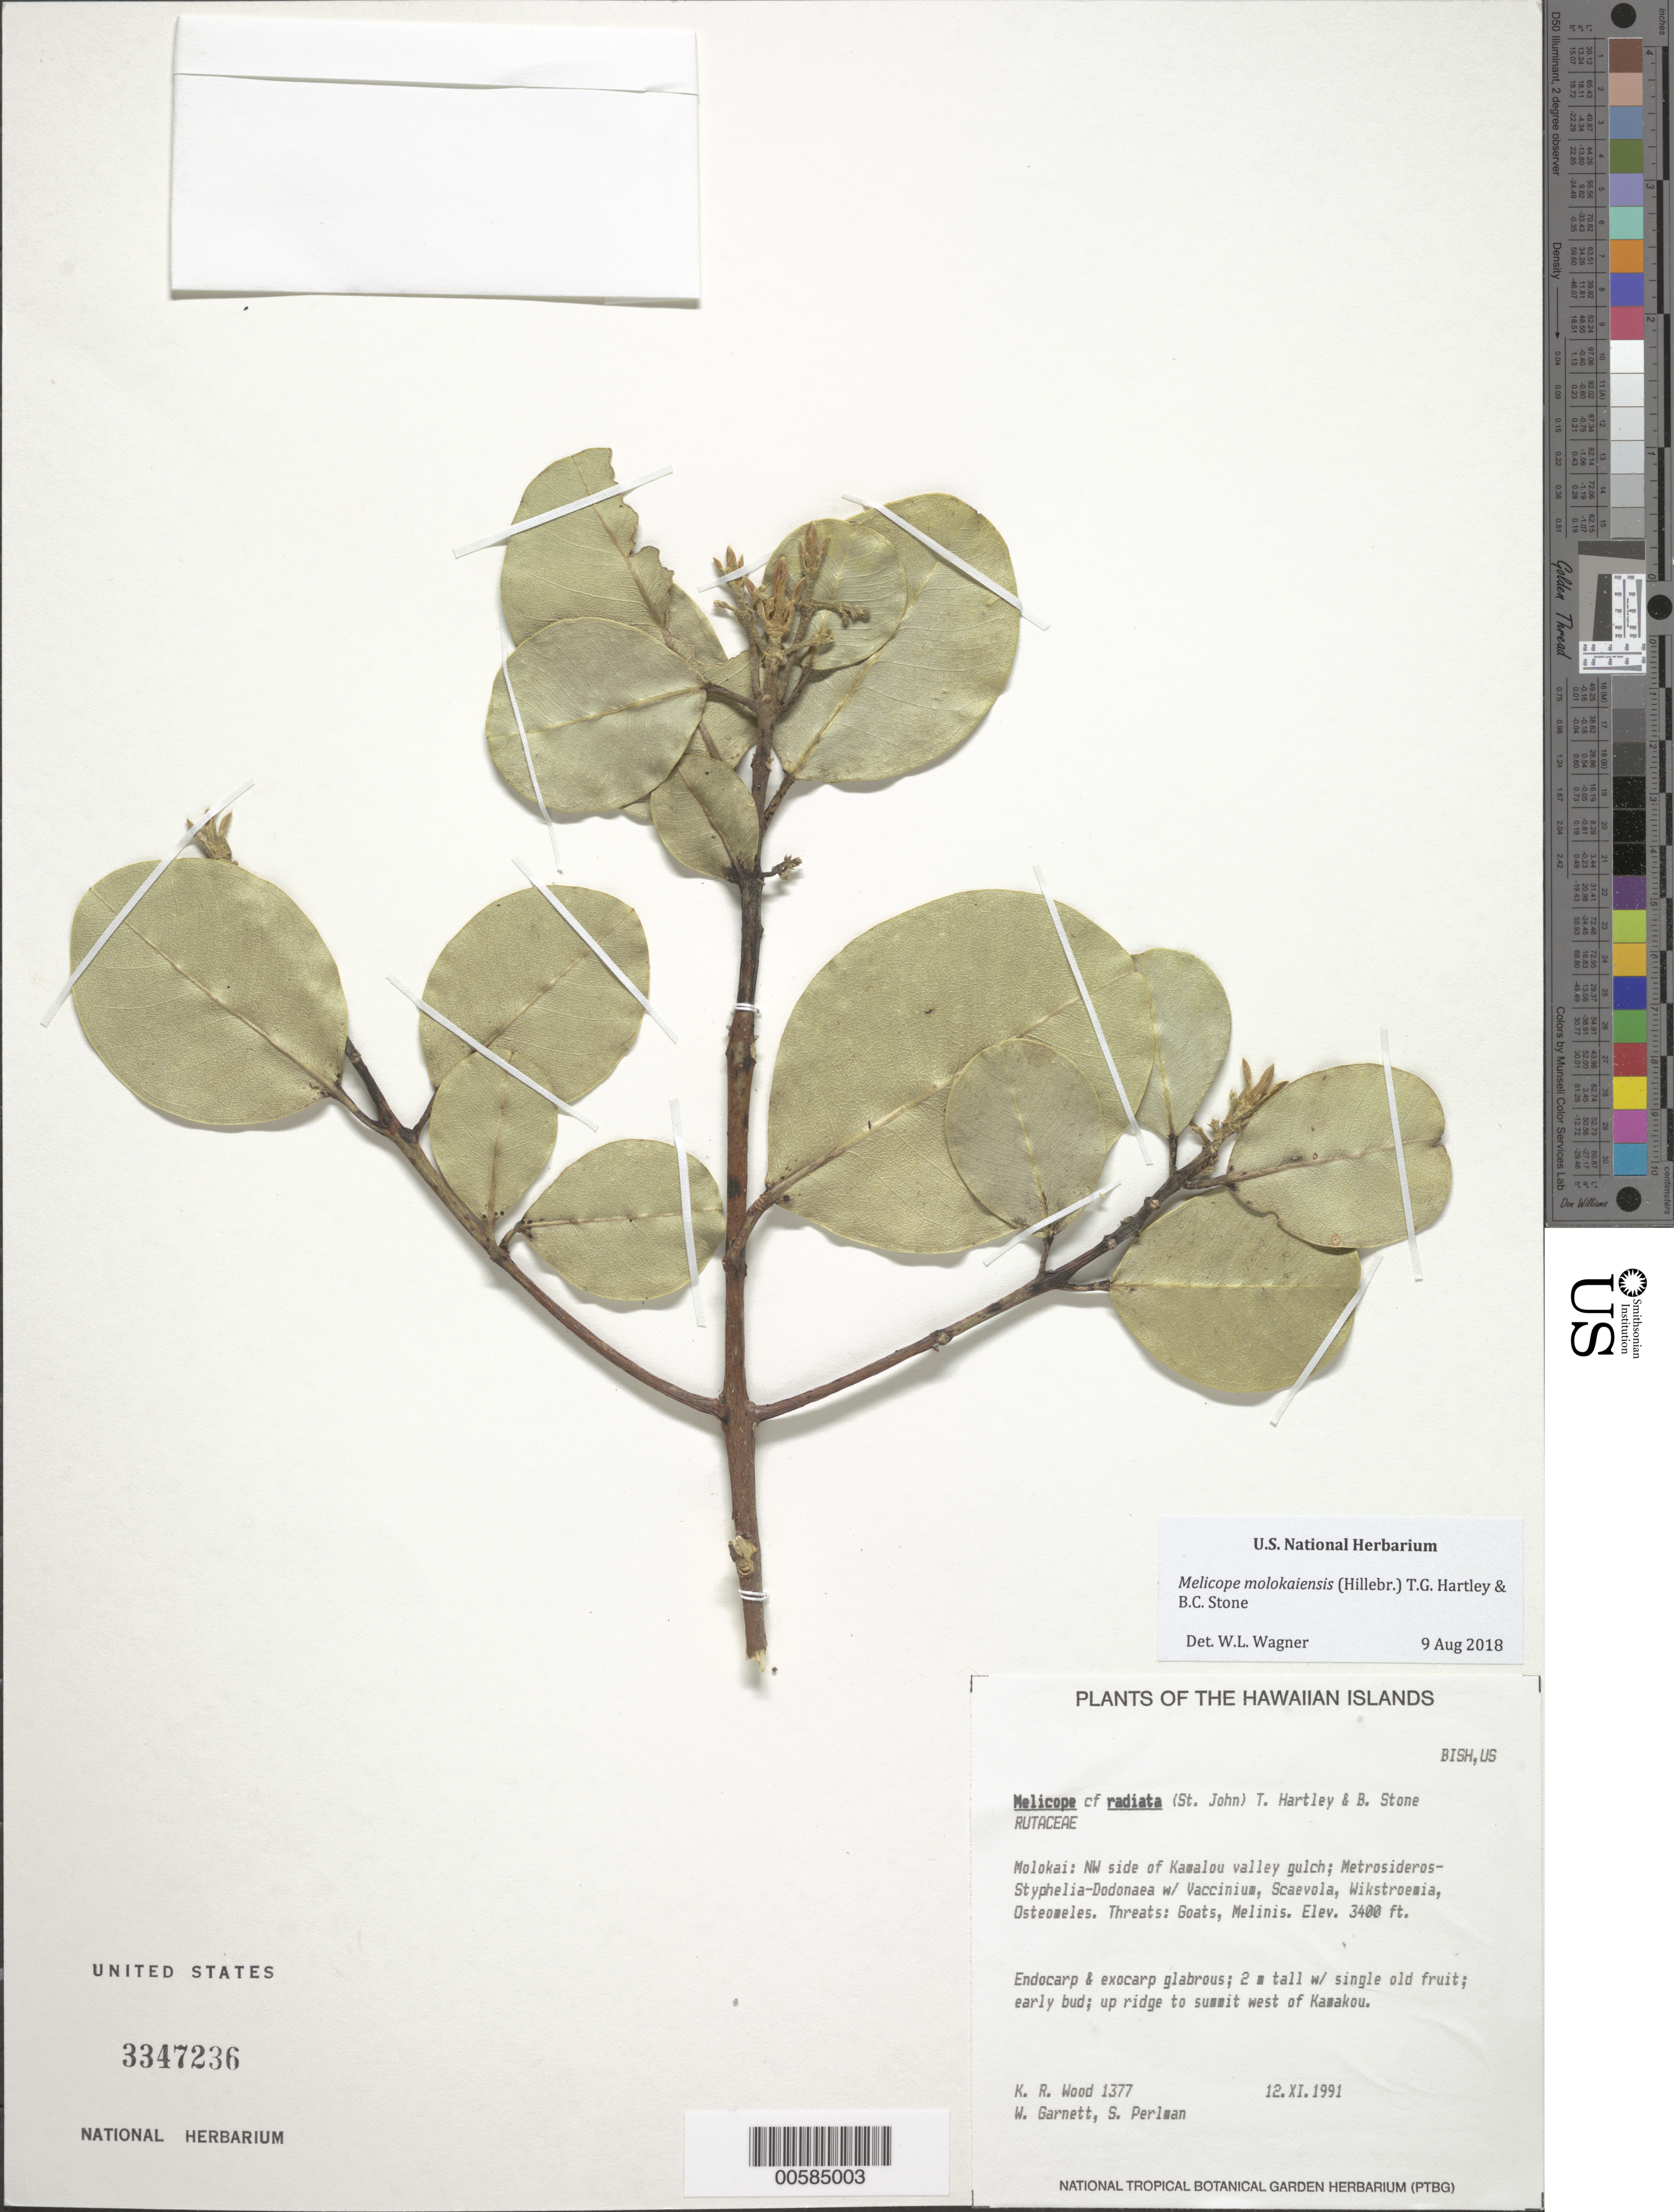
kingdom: Plantae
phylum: Tracheophyta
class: Magnoliopsida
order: Sapindales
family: Rutaceae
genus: Melicope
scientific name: Melicope molokaiensis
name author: (Hillebr.) T.G. Hartley & B.C. Stone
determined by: Wagner, W. L., (BOT), Smithsonian Institution - National Museum of Natural History (UNITED STATES)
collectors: K. R. Wood, W. Garnett & S. P. Perlman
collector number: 1377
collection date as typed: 12 Nov 1991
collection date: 1991-11-12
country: United States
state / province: Hawaii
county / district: Maui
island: Moloka'i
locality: NW side of Kamalou valley gulch. Up ridge to summit W of Kamakou.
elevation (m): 1036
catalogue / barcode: US 3347236